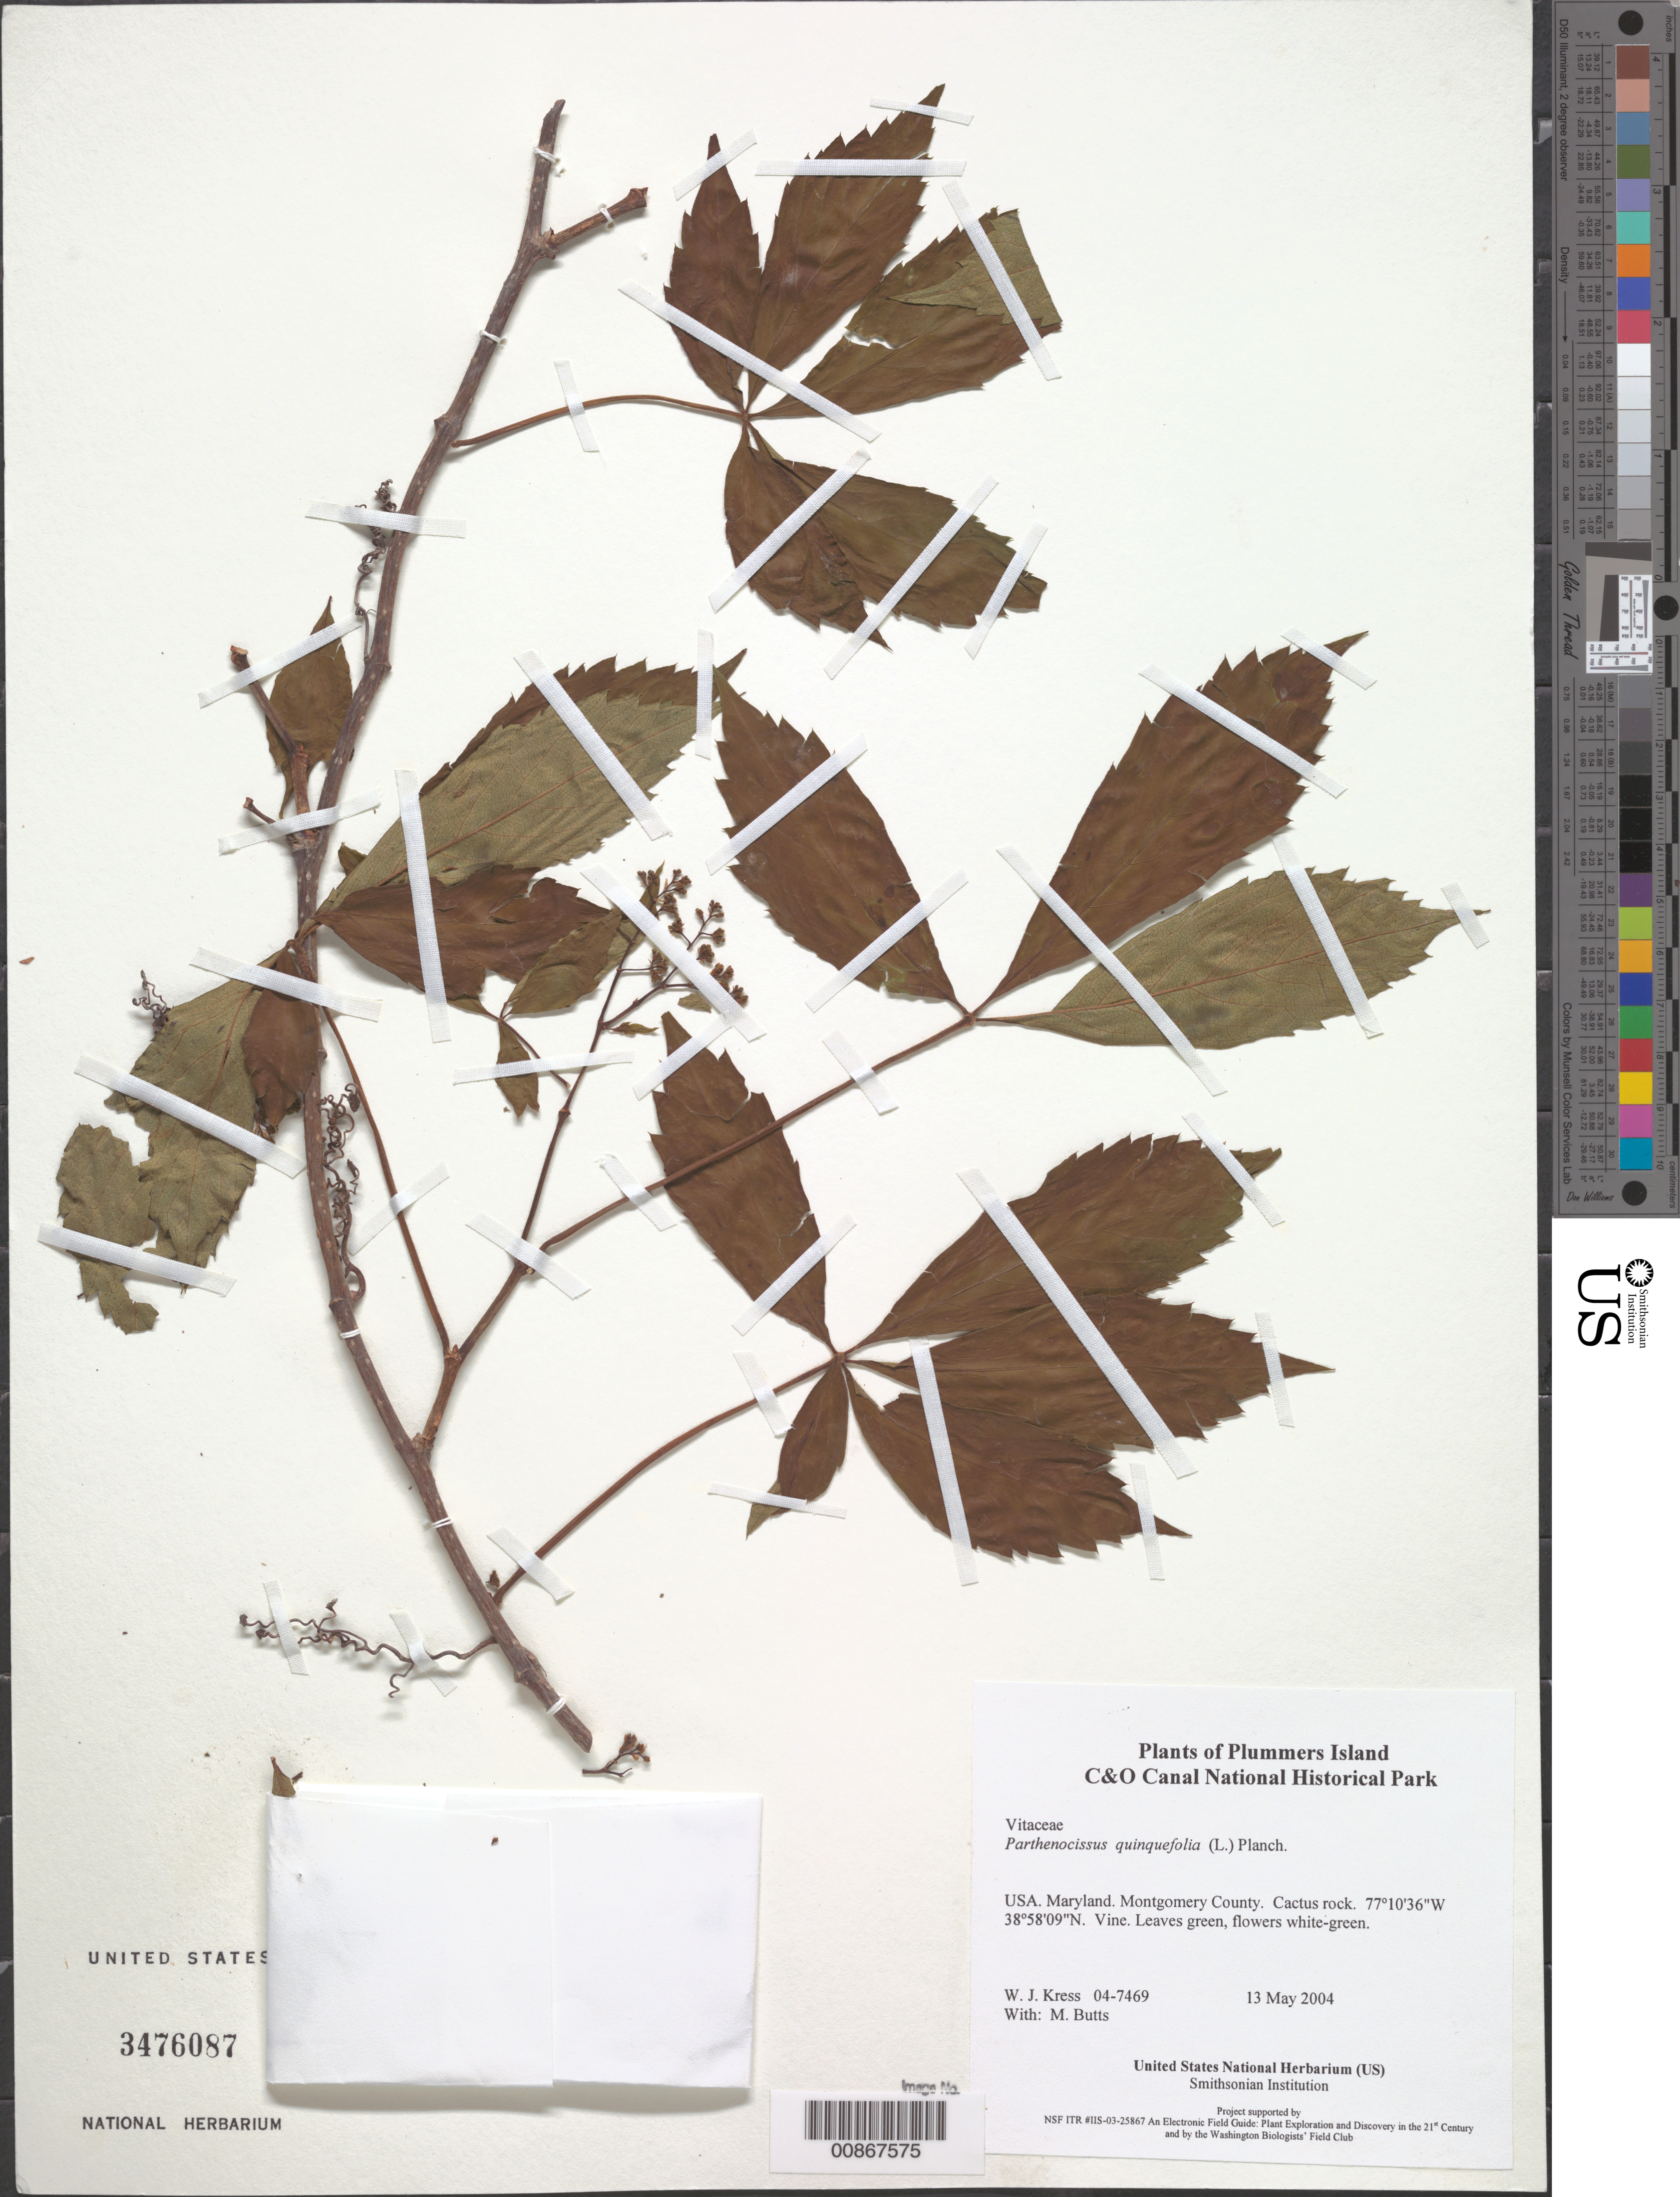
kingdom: Plantae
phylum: Tracheophyta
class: Magnoliopsida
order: Vitales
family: Vitaceae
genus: Parthenocissus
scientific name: Parthenocissus quinquefolia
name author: (L.) Planch.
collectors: W. J. Kress & M. B. Butts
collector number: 04-7469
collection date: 2004-05-13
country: United States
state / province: Maryland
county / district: Montgomery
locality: Chesapeake and Ohio Canal National Historical Park, Plummers Island, cactus rock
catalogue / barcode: US 3476087